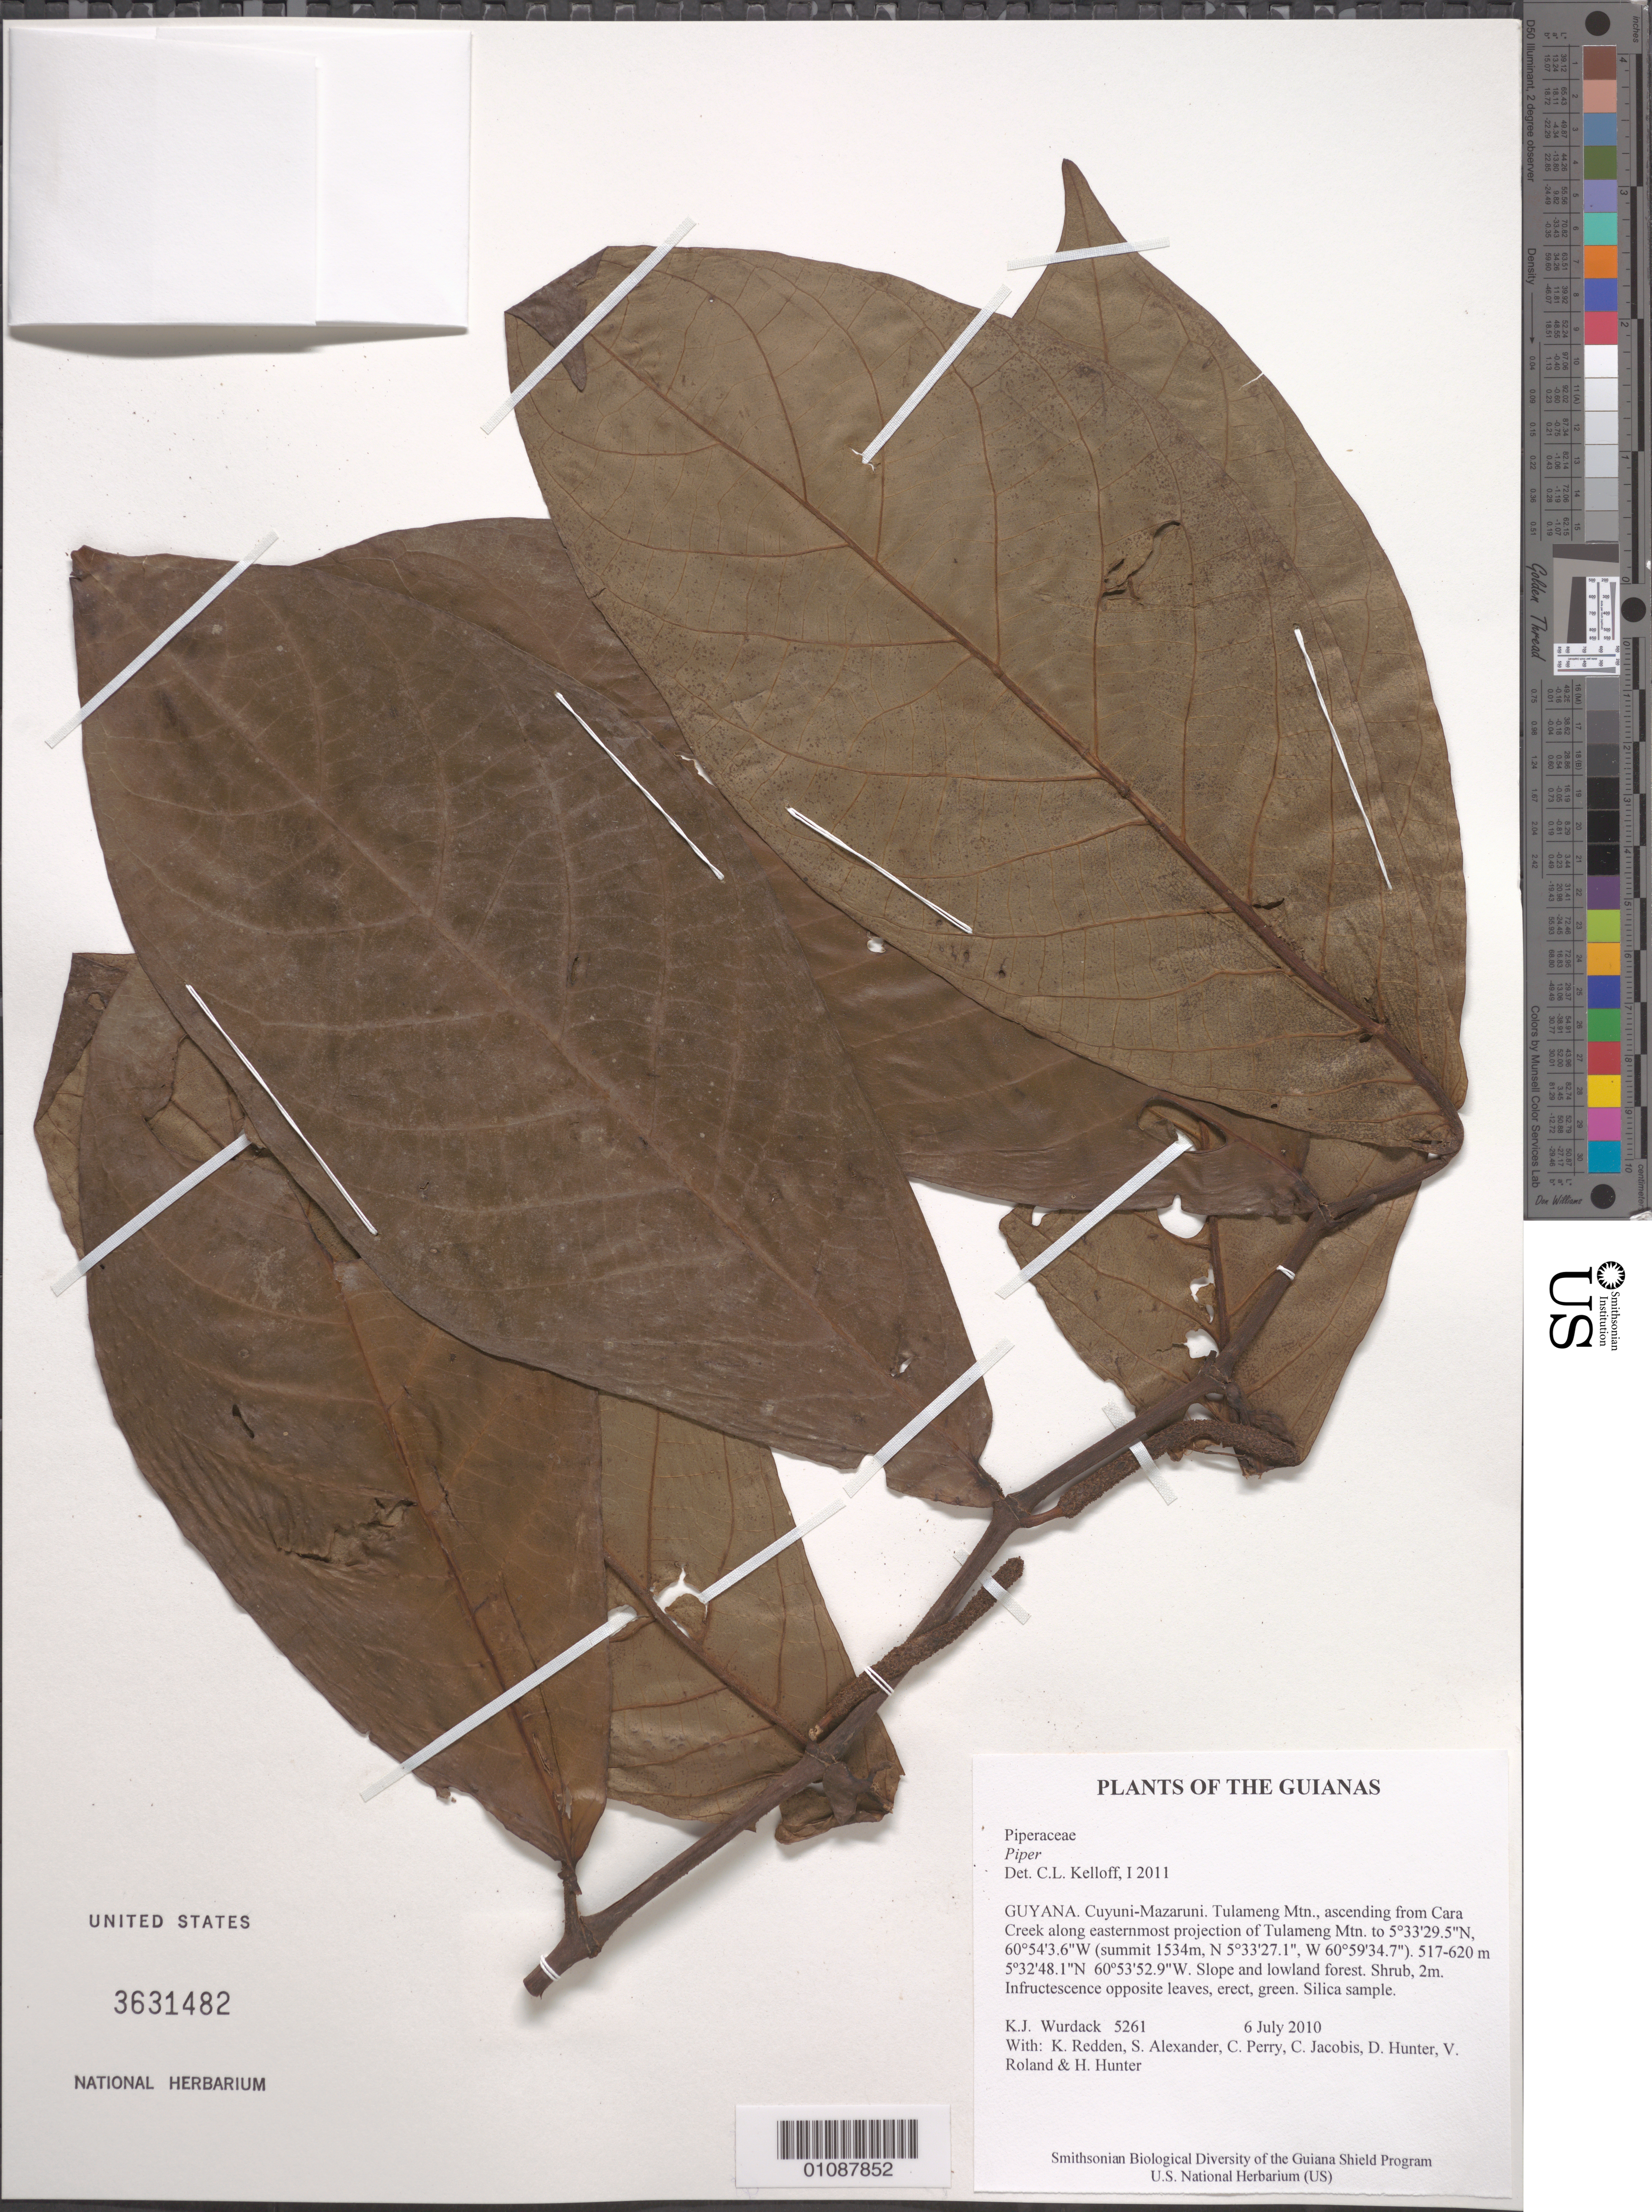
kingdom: Plantae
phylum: Tracheophyta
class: Magnoliopsida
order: Piperales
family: Piperaceae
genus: Piper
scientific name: Piper sp.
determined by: Kelloff, Carol L., (US), Smithsonian Institution - National Museum of Natural History (UNITED STATES)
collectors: K. Wurdack, K. M. Redden, S. N. Alexander, C. Perry, C. Jacobis, D. Hunter, V. Roland & H. Hunter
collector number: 5261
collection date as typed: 6 July 2010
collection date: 2010-07-06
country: Guyana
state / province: Cuyuni-Mazaruni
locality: Tulameng Mtn., ascending from Cara Creek along easternmost projection of Tulameng Mtn. to 5°33'29.5"N, 60°54'3.6"W (summit 1534m, N 5°33'27.1", W 60°59'34.7")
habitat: Slope and lowland forest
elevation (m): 517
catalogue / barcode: US 3631482